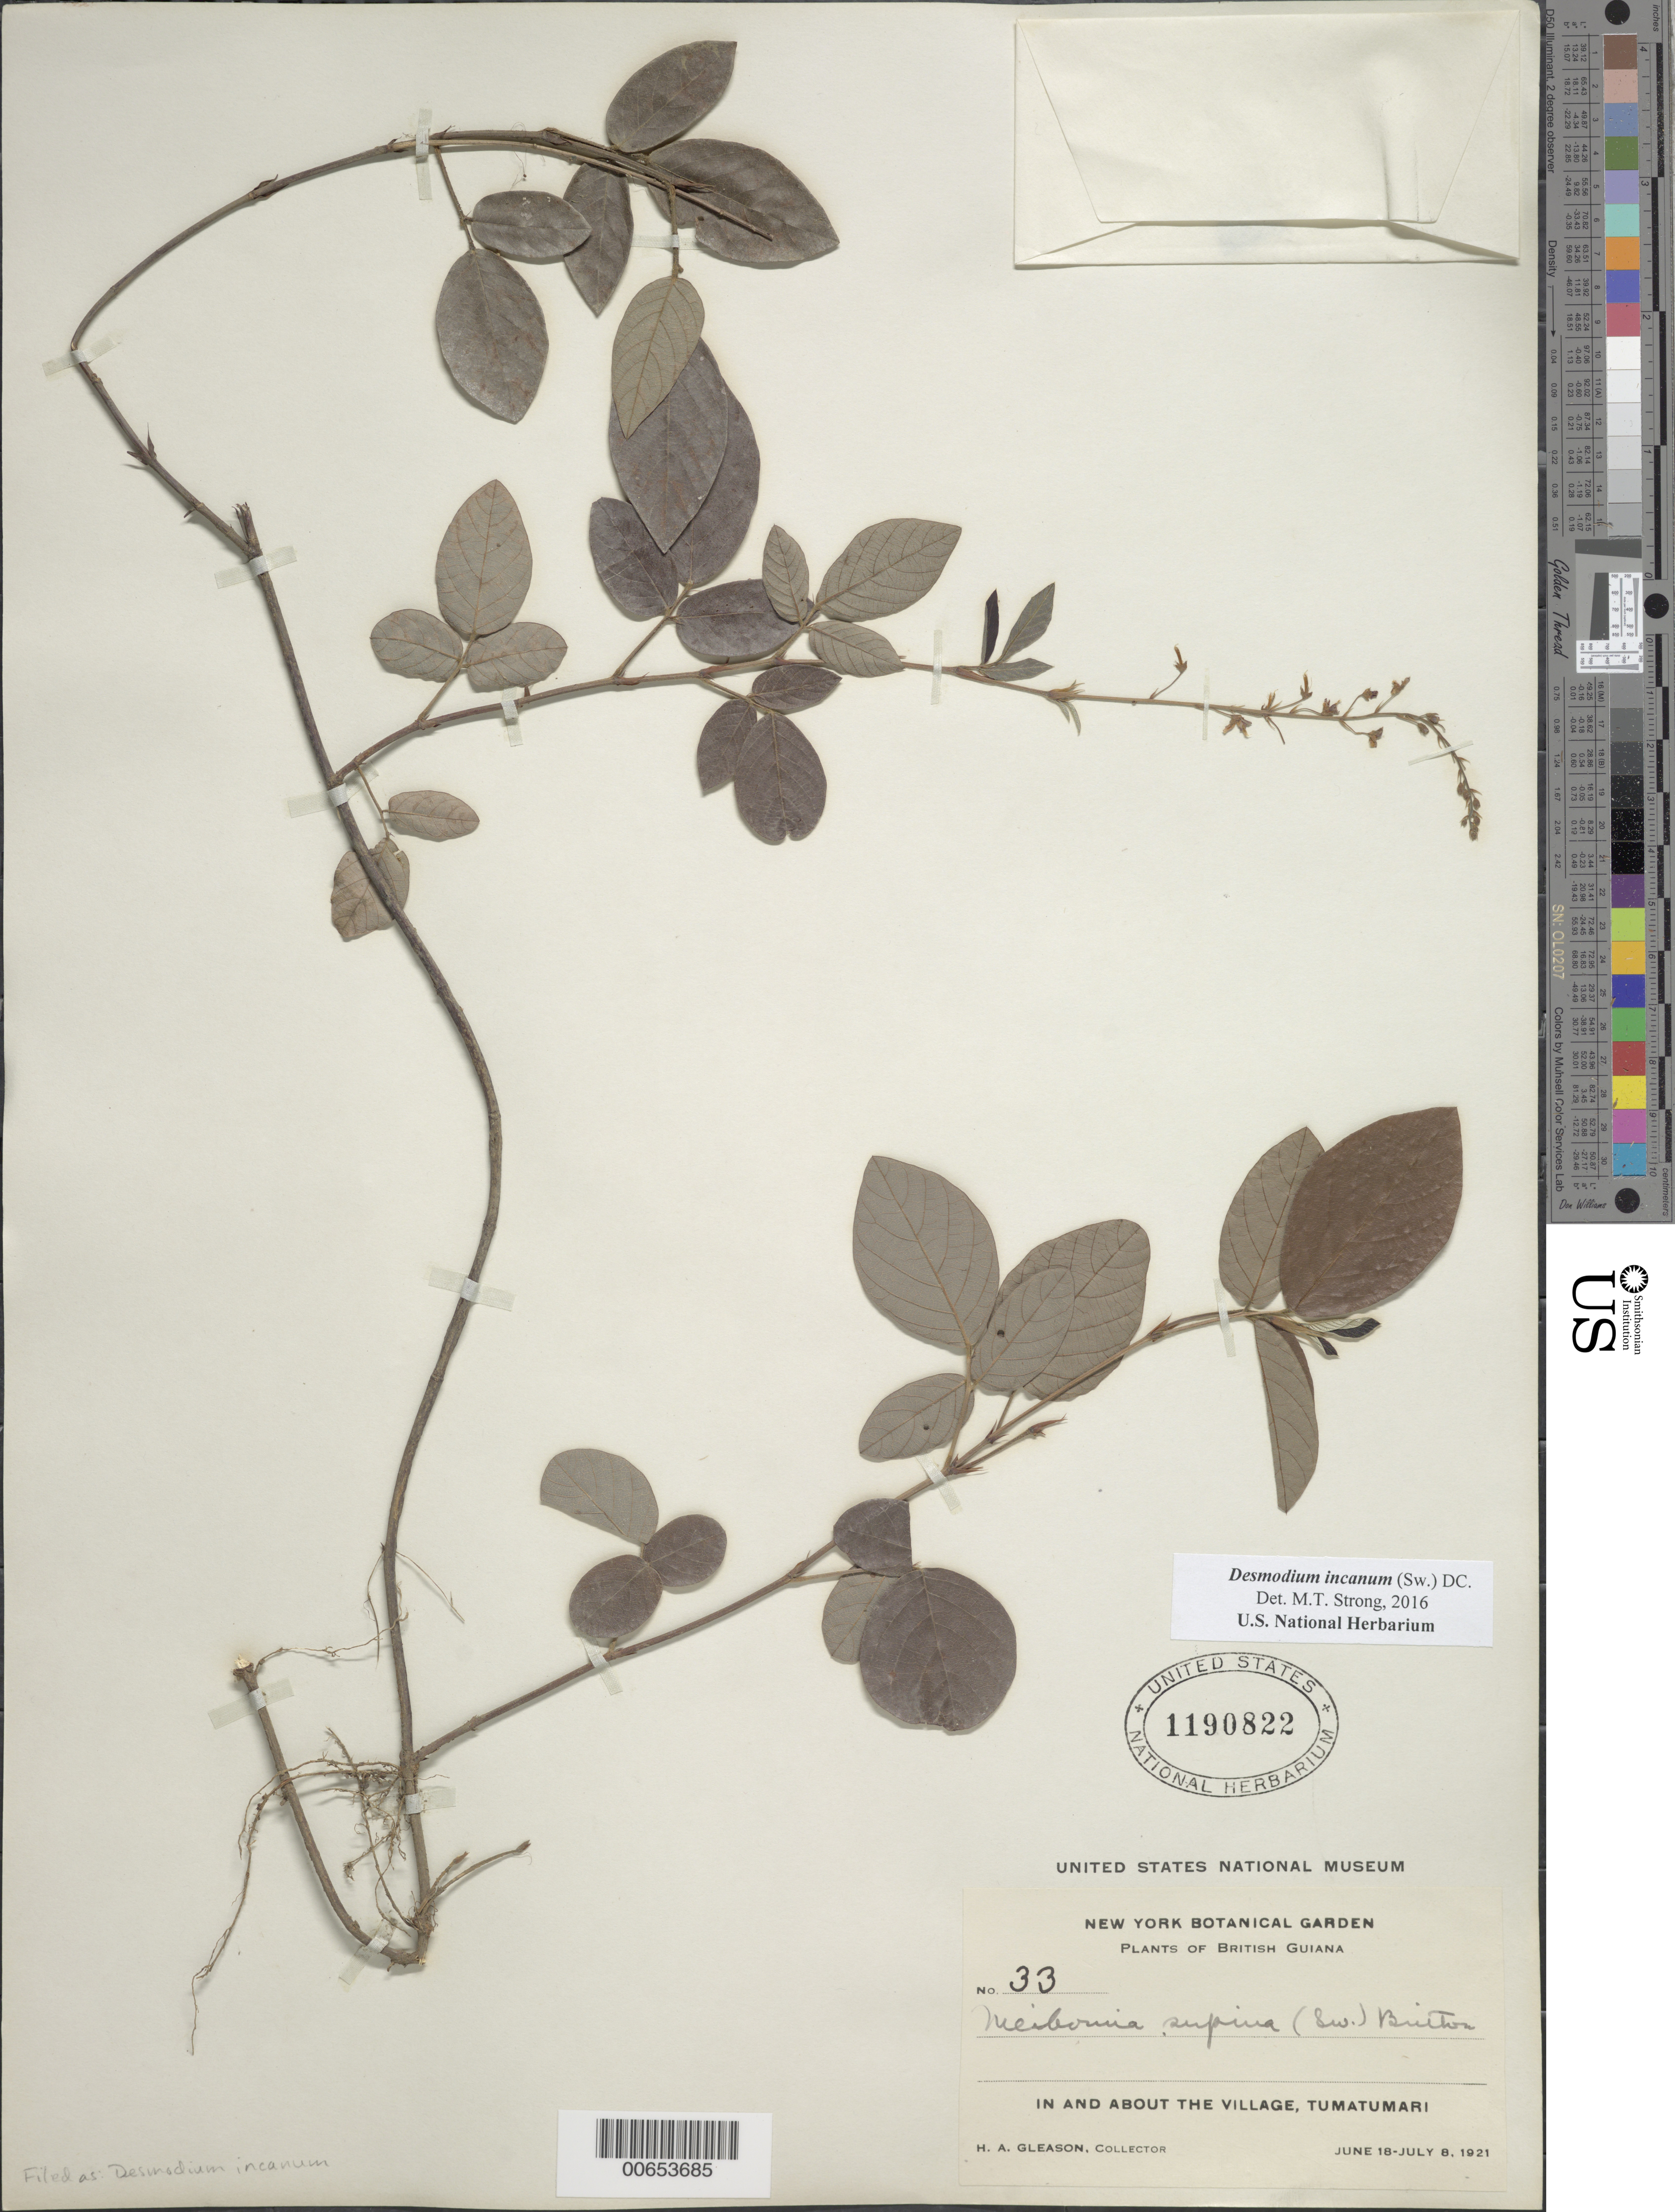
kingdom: Plantae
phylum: Tracheophyta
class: Magnoliopsida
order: Fabales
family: Fabaceae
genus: Desmodium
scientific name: Desmodium incanum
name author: (Sw.) DC.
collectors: H. A. Gleason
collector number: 33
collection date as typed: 18-Jun-21 to 8-Jul-21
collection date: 1921-06-18/1921-07-08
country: Guyana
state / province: Potaro-Siparuni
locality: Tumatumari Village, Potaro R.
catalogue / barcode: US 1190822